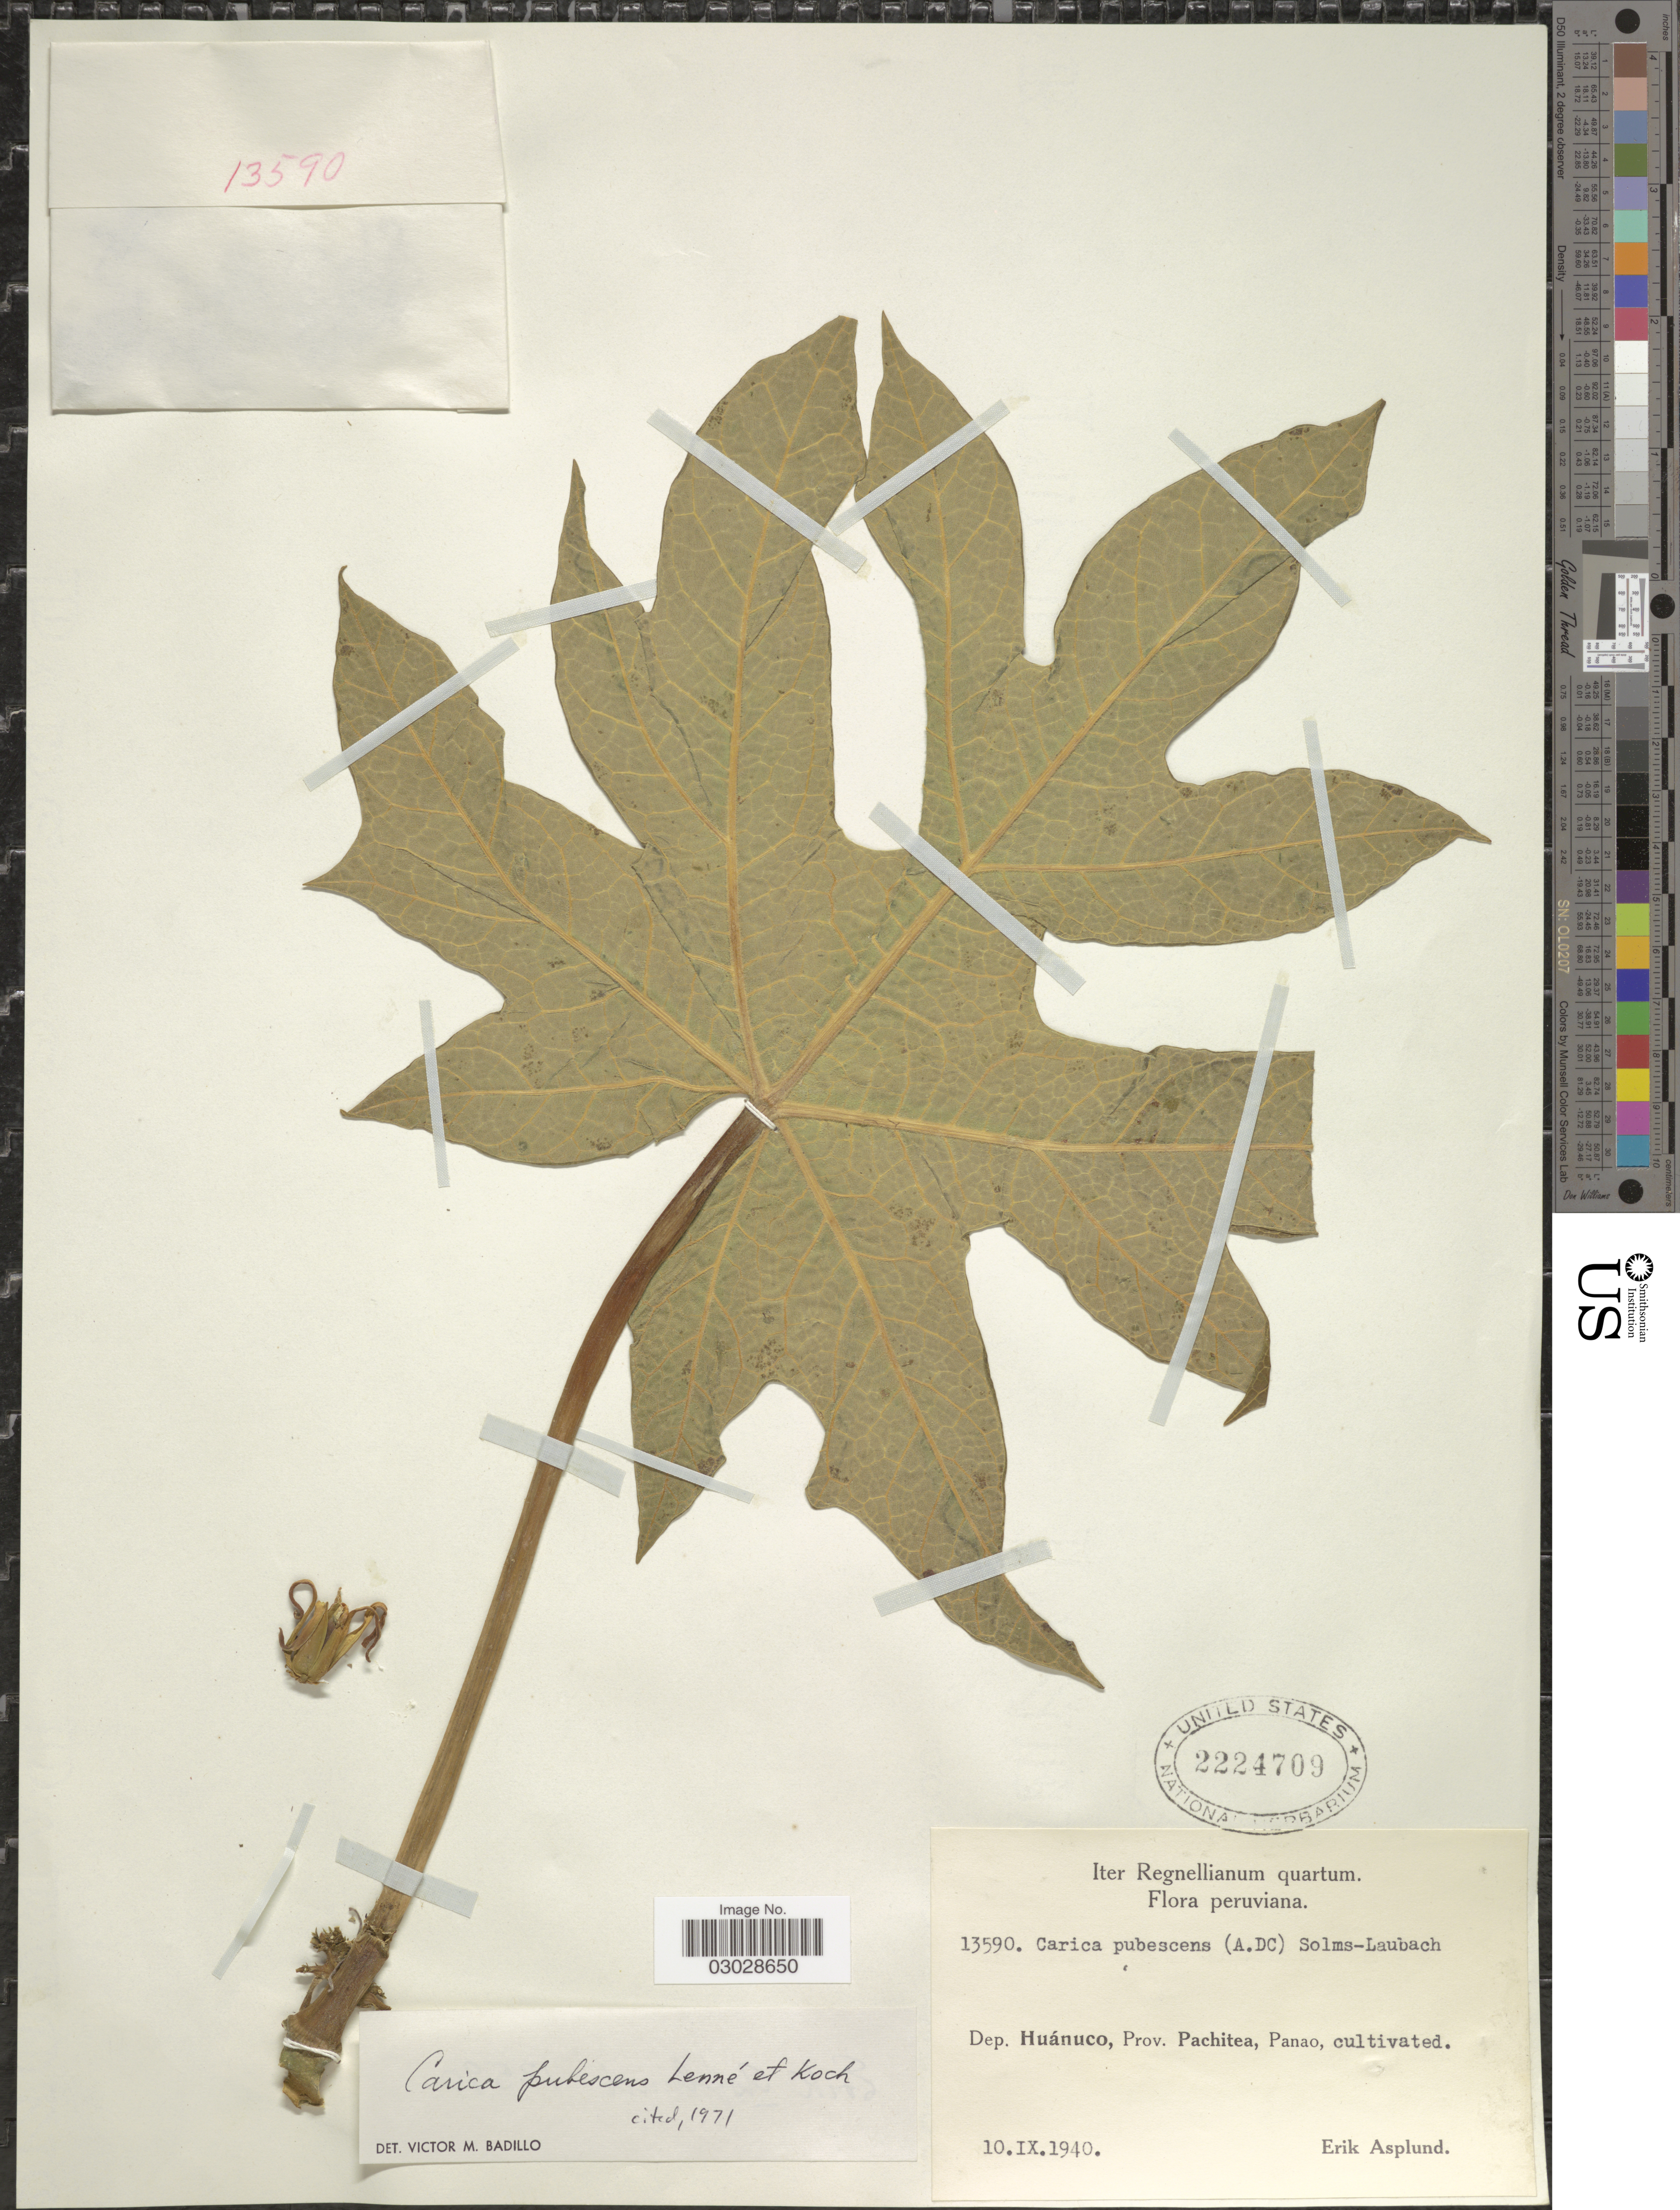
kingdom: Plantae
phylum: Tracheophyta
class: Magnoliopsida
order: Brassicales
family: Caricaceae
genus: Vasconcellea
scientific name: Vasconcellea pubescens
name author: A. DC.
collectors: E. Asplund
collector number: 13590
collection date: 1940-09-10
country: Peru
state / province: Huánuco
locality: Dep. Huánuco, Prov. Pachitea, Panao.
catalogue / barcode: US 2224709